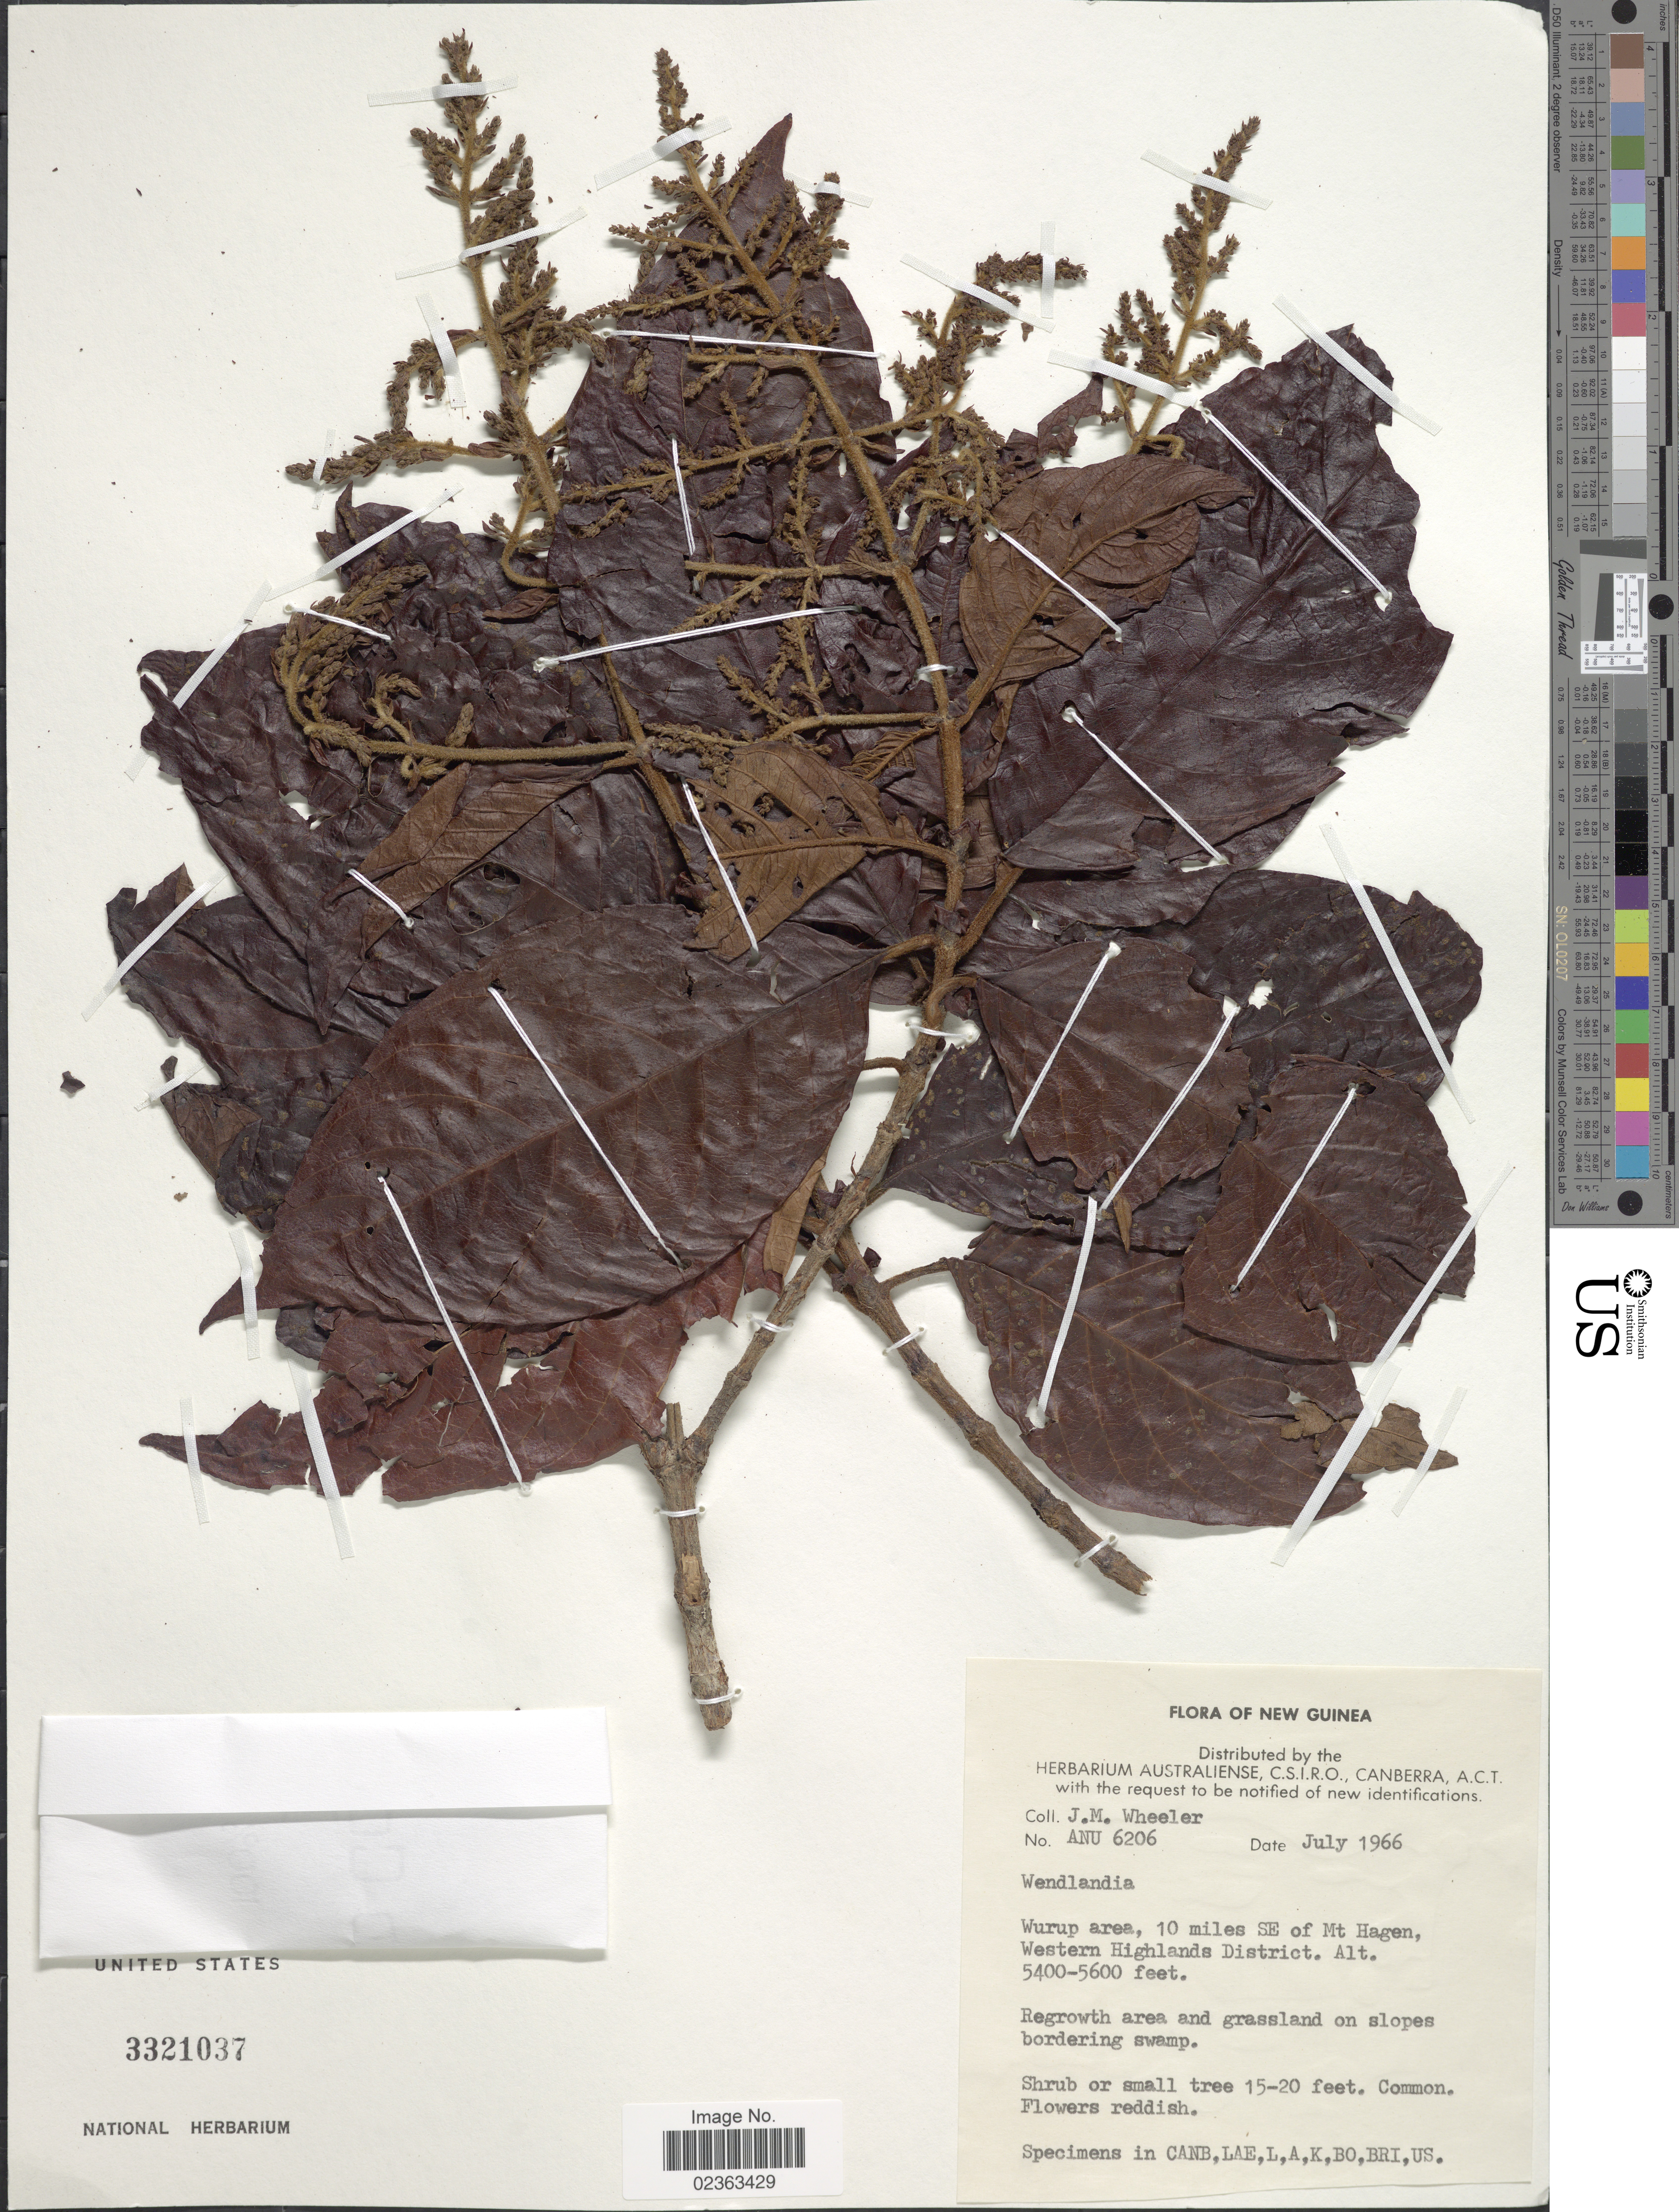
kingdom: Plantae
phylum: Tracheophyta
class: Magnoliopsida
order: Gentianales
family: Rubiaceae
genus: Wendlandia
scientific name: Wendlandia sp.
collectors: J. Wheeler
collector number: ANU 6206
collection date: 1966-07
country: Papua New Guinea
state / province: Western Highlands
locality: New Guinea, Wurup area, 10 miles SE of Mt. Hagen, on slopes bordering swamp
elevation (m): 1646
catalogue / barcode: US 3321037